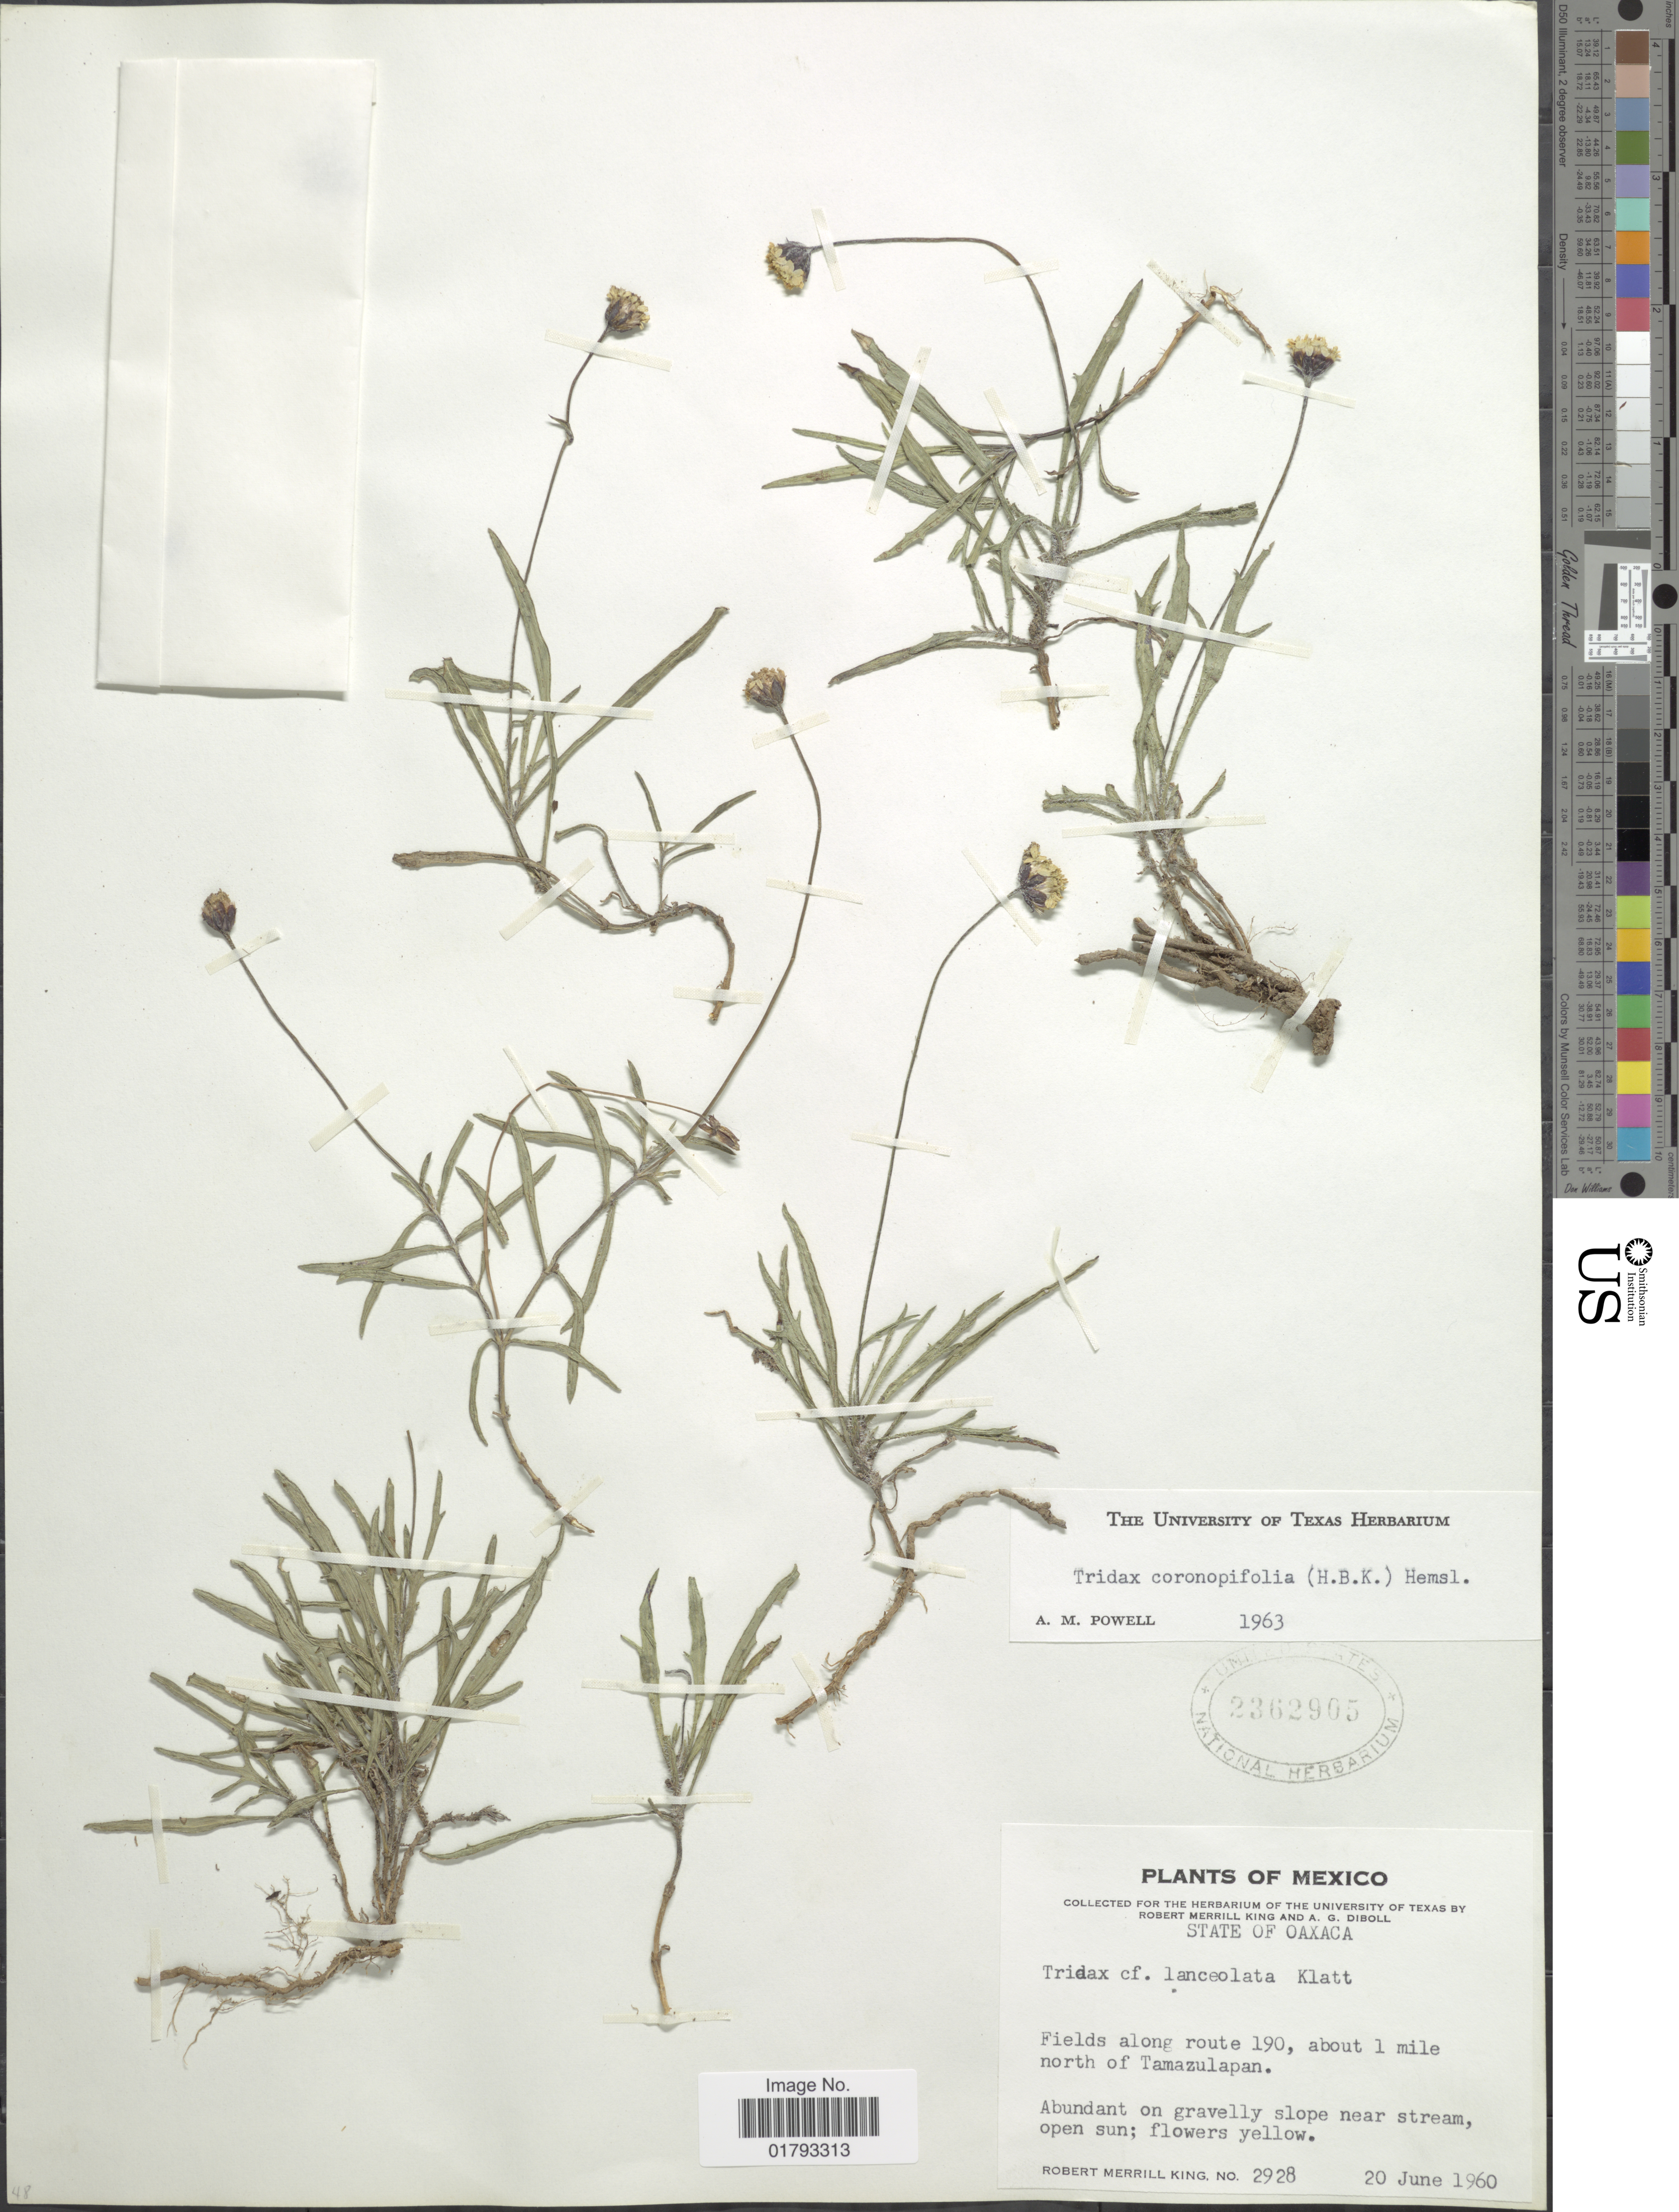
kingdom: Plantae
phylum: Tracheophyta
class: Magnoliopsida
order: Asterales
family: Asteraceae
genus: Tridax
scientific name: Tridax coronopifolia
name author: (Kunth) Hemsl.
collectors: R. M. King & A. Diboll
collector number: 2928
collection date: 1960-06-20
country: Mexico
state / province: Oaxaca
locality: State of Oaxaca, Fields along route 190, about 1 mile north of Tamazulapan.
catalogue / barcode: US 2362905